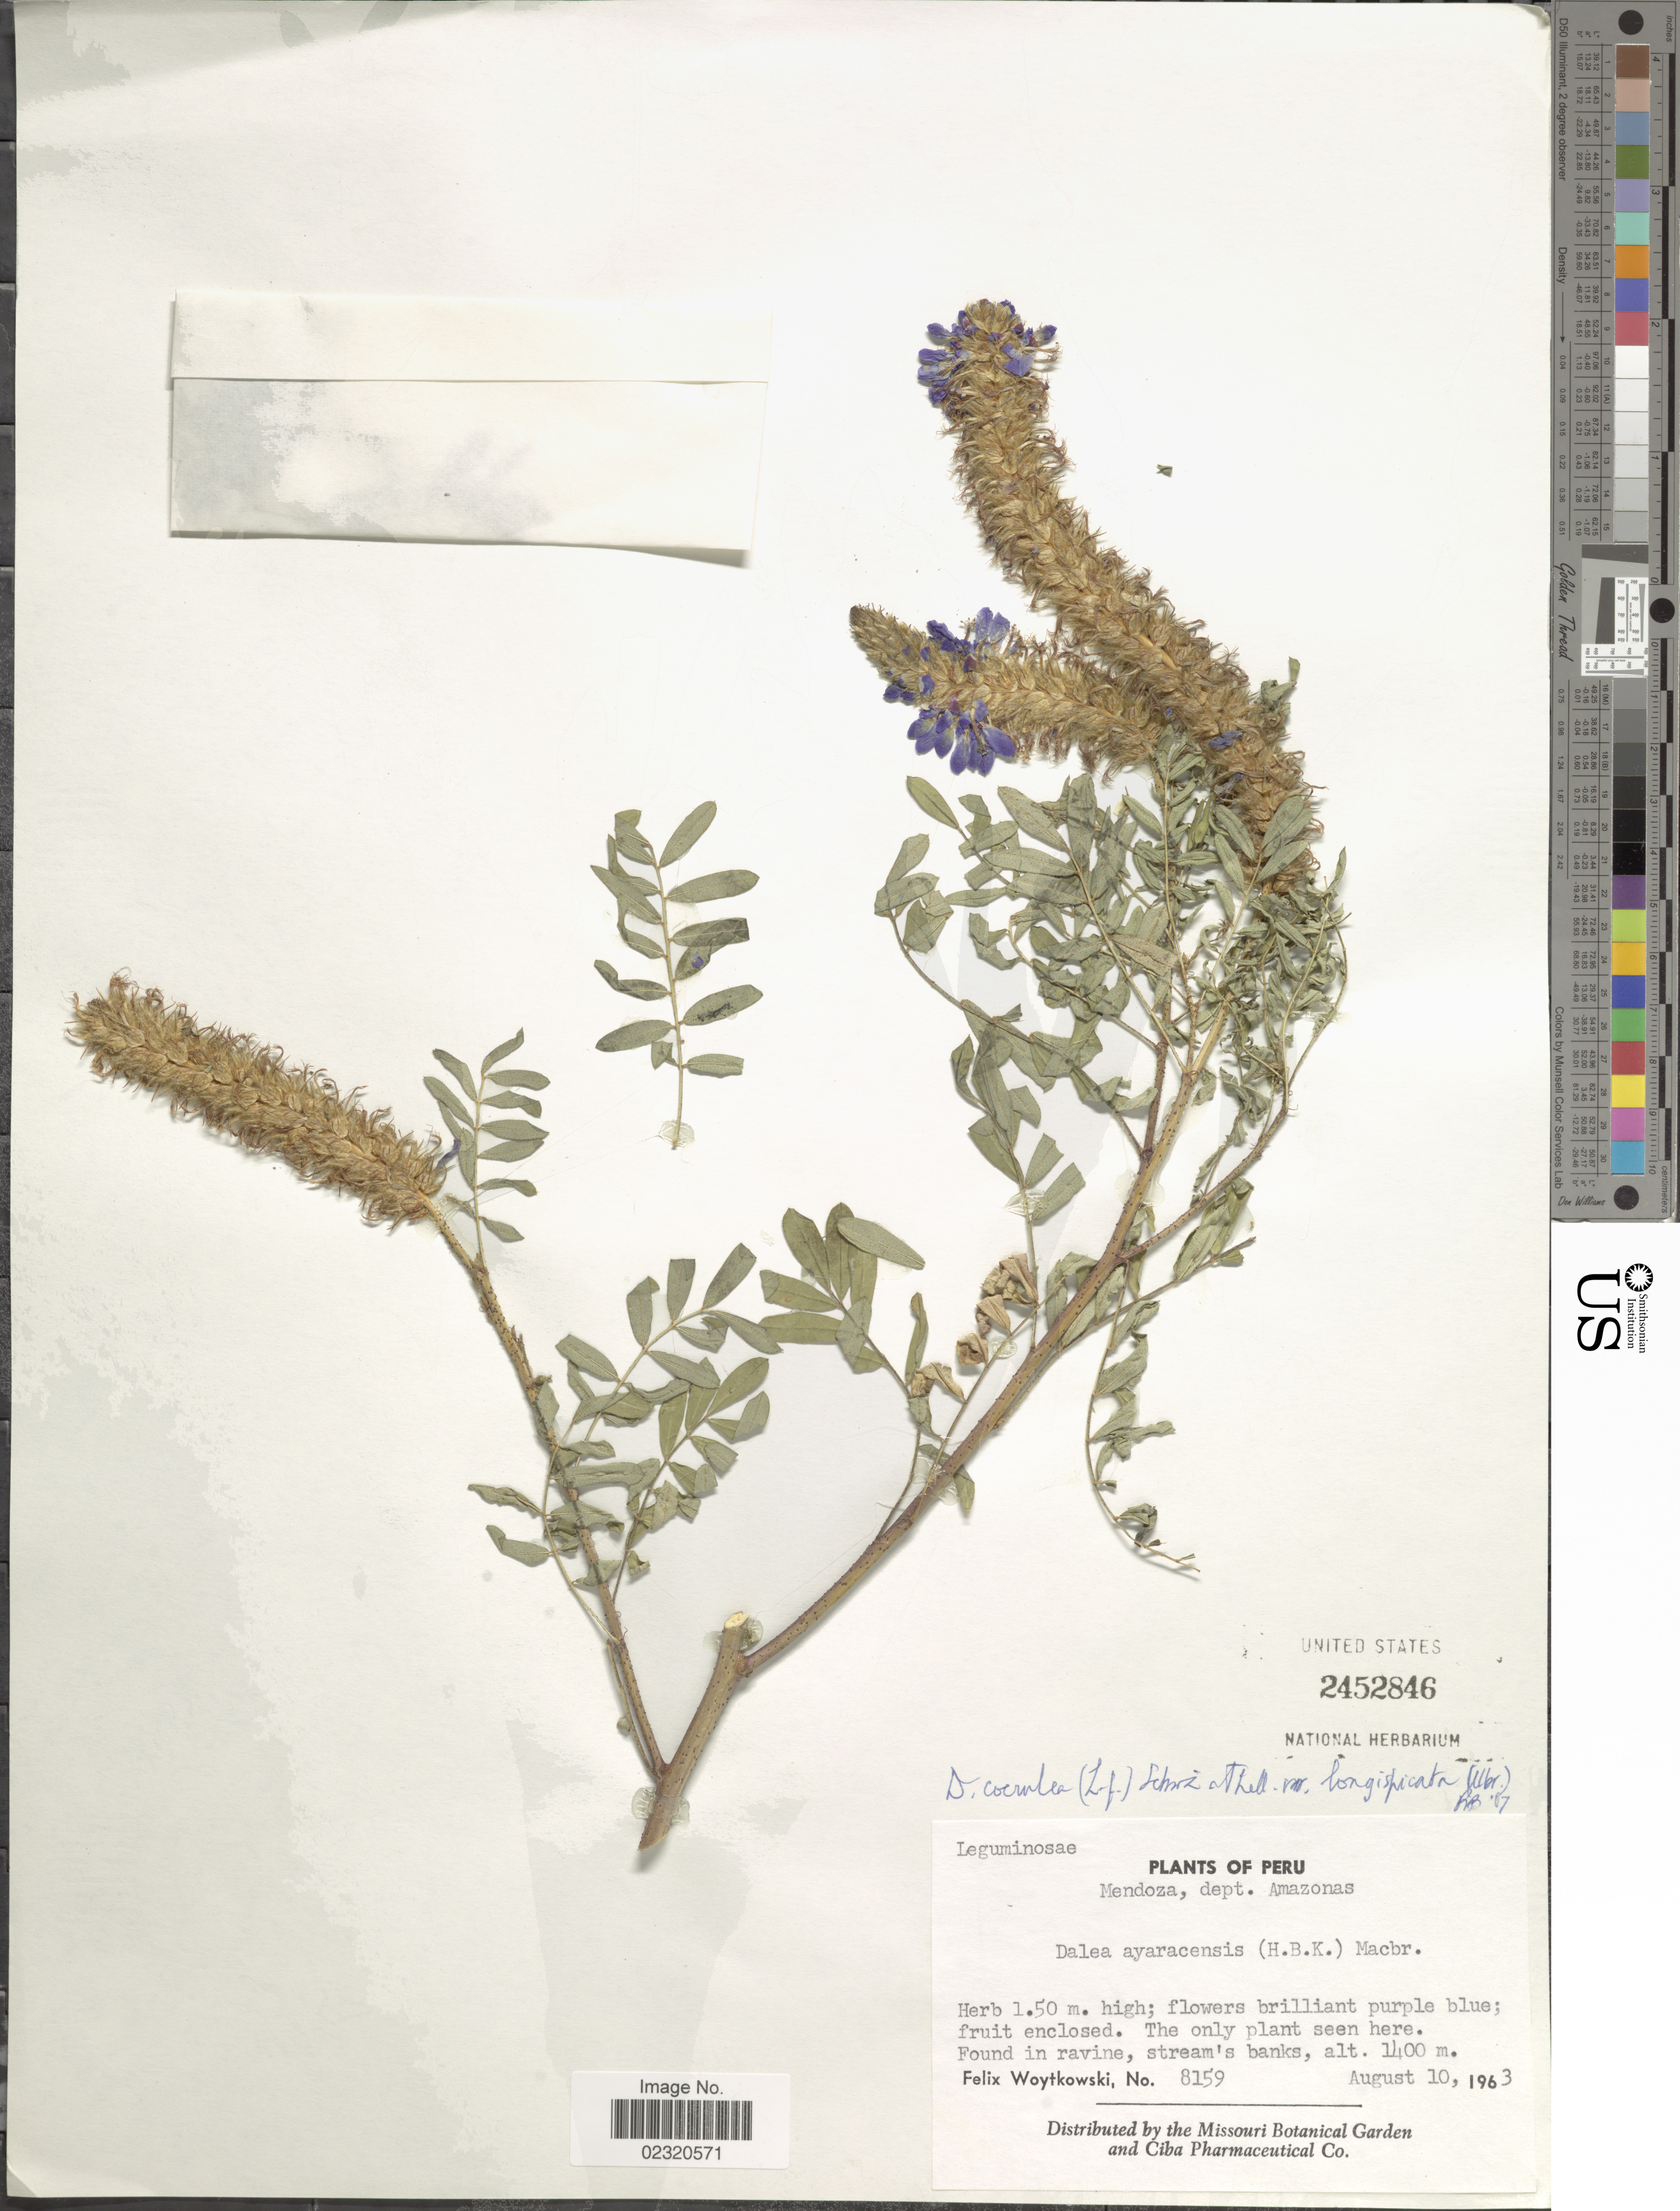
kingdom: Plantae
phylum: Tracheophyta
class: Magnoliopsida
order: Fabales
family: Fabaceae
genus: Dalea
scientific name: Dalea coerulea var. longispicata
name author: (Ulbr.) Barneby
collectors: F. Woytkowski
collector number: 8159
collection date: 1963-08-10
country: Peru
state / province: Amazonas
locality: Mendoza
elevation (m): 1400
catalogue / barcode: US 2452846